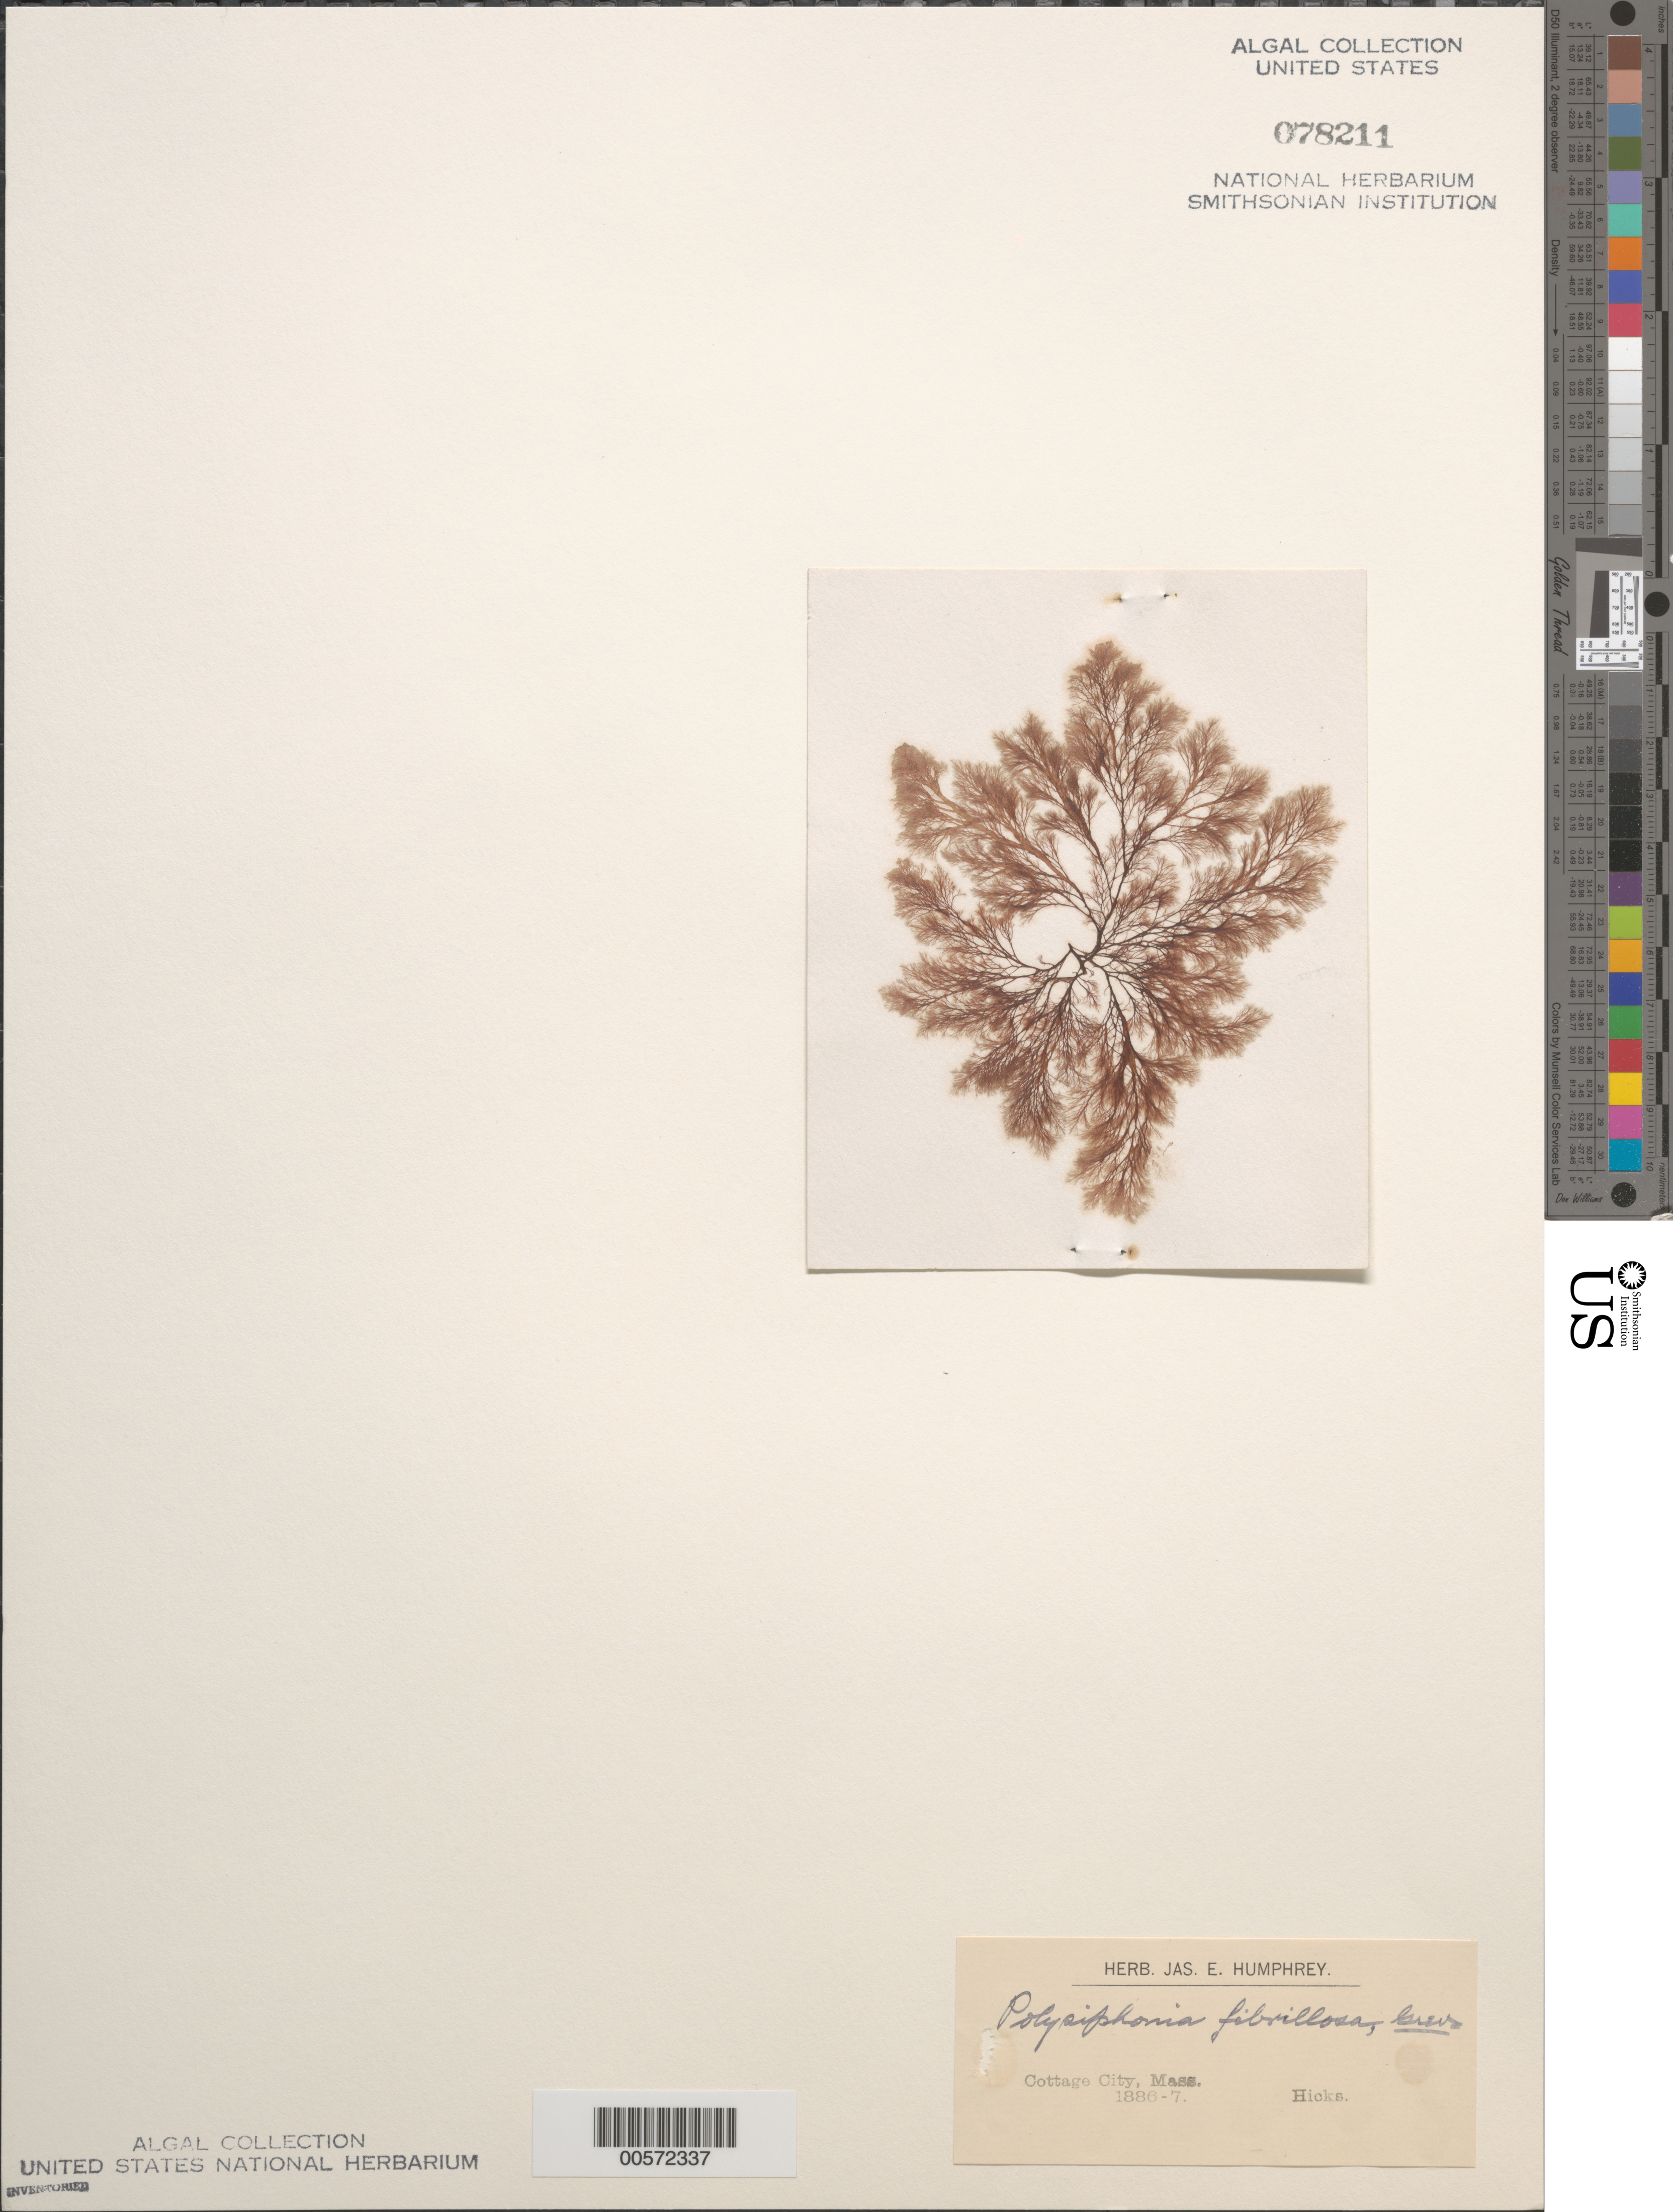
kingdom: Plantae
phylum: Rhodophyta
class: Florideophyceae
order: Ceramiales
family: Rhodomelaceae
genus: Leptosiphonia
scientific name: Leptosiphonia fibrillosa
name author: (C. Agardh) Savoie & G.W. Saunders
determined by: Algae name updating Project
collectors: -. Hicks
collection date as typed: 1886 or -- --- 1887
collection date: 1886 or 1887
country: United States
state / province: Massachusetts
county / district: Dukes County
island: Martha's Vineyard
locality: Cottage City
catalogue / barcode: US 78211